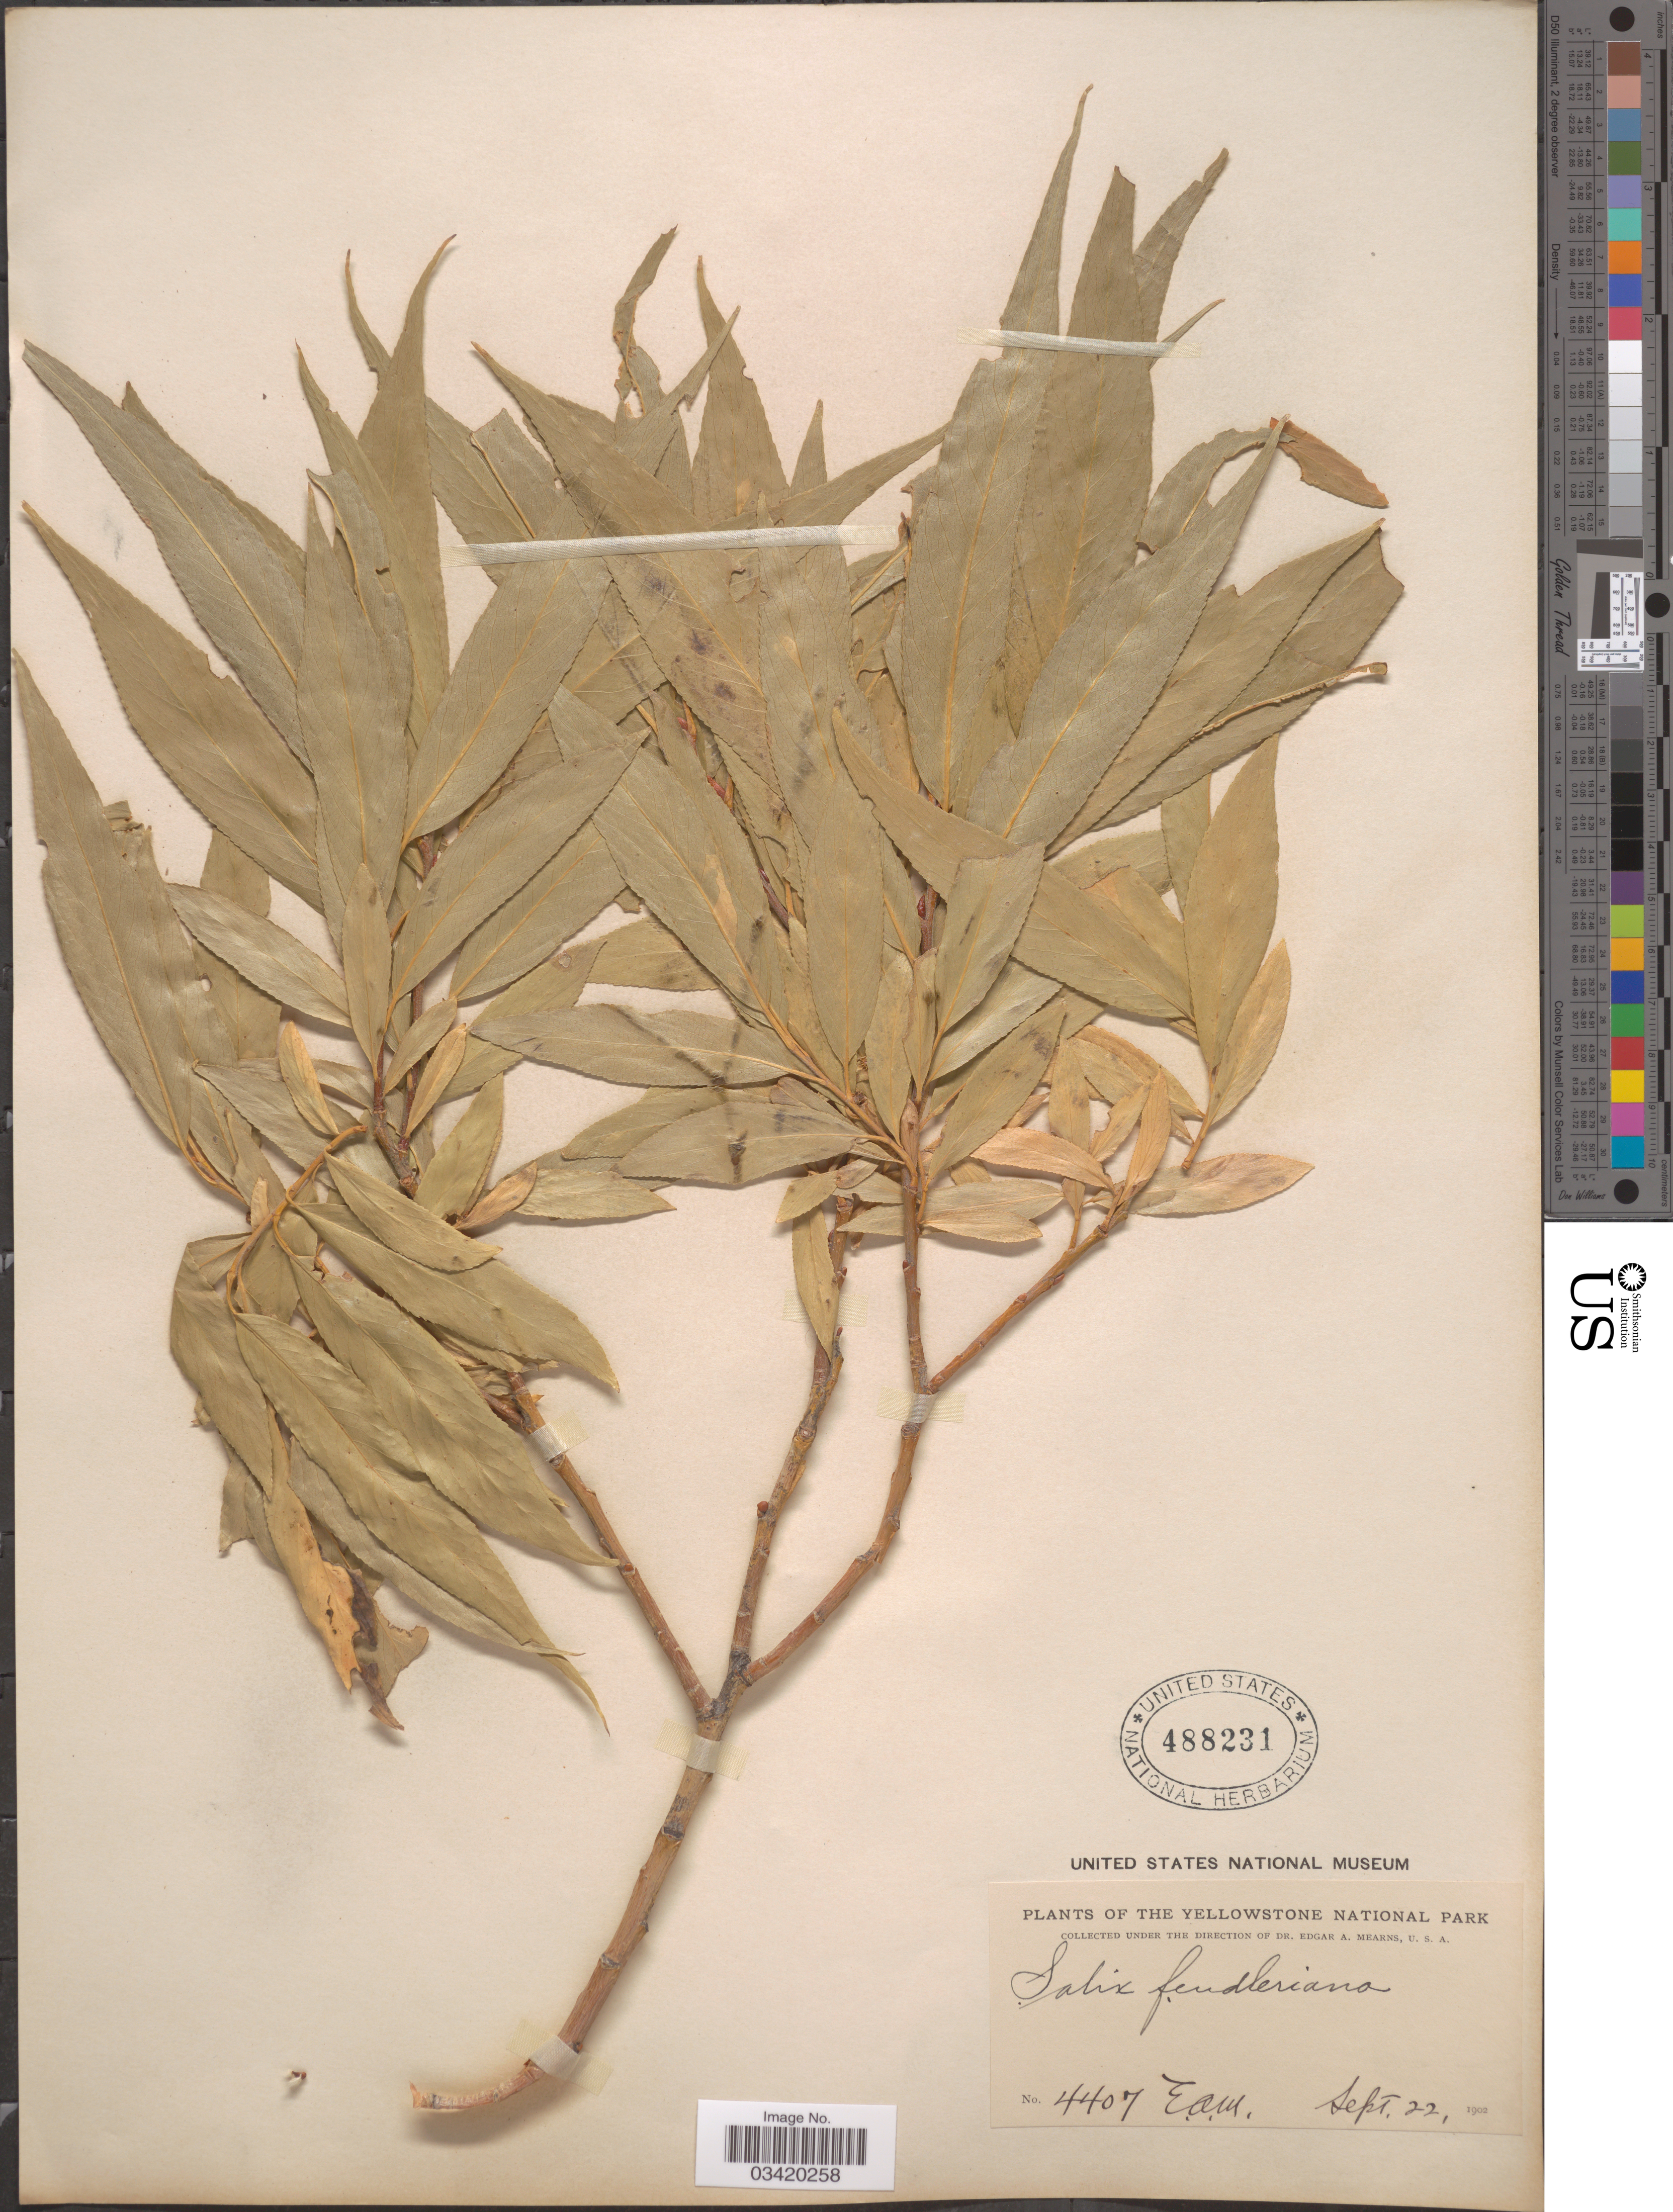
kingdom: Plantae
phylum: Tracheophyta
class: Magnoliopsida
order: Malpighiales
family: Salicaceae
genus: Salix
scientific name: Salix fendleriana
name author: Andersson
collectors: E. A. Mearns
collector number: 4407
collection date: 1902-09-22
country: United States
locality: The Yellowstone National Park.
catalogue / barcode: US 488231